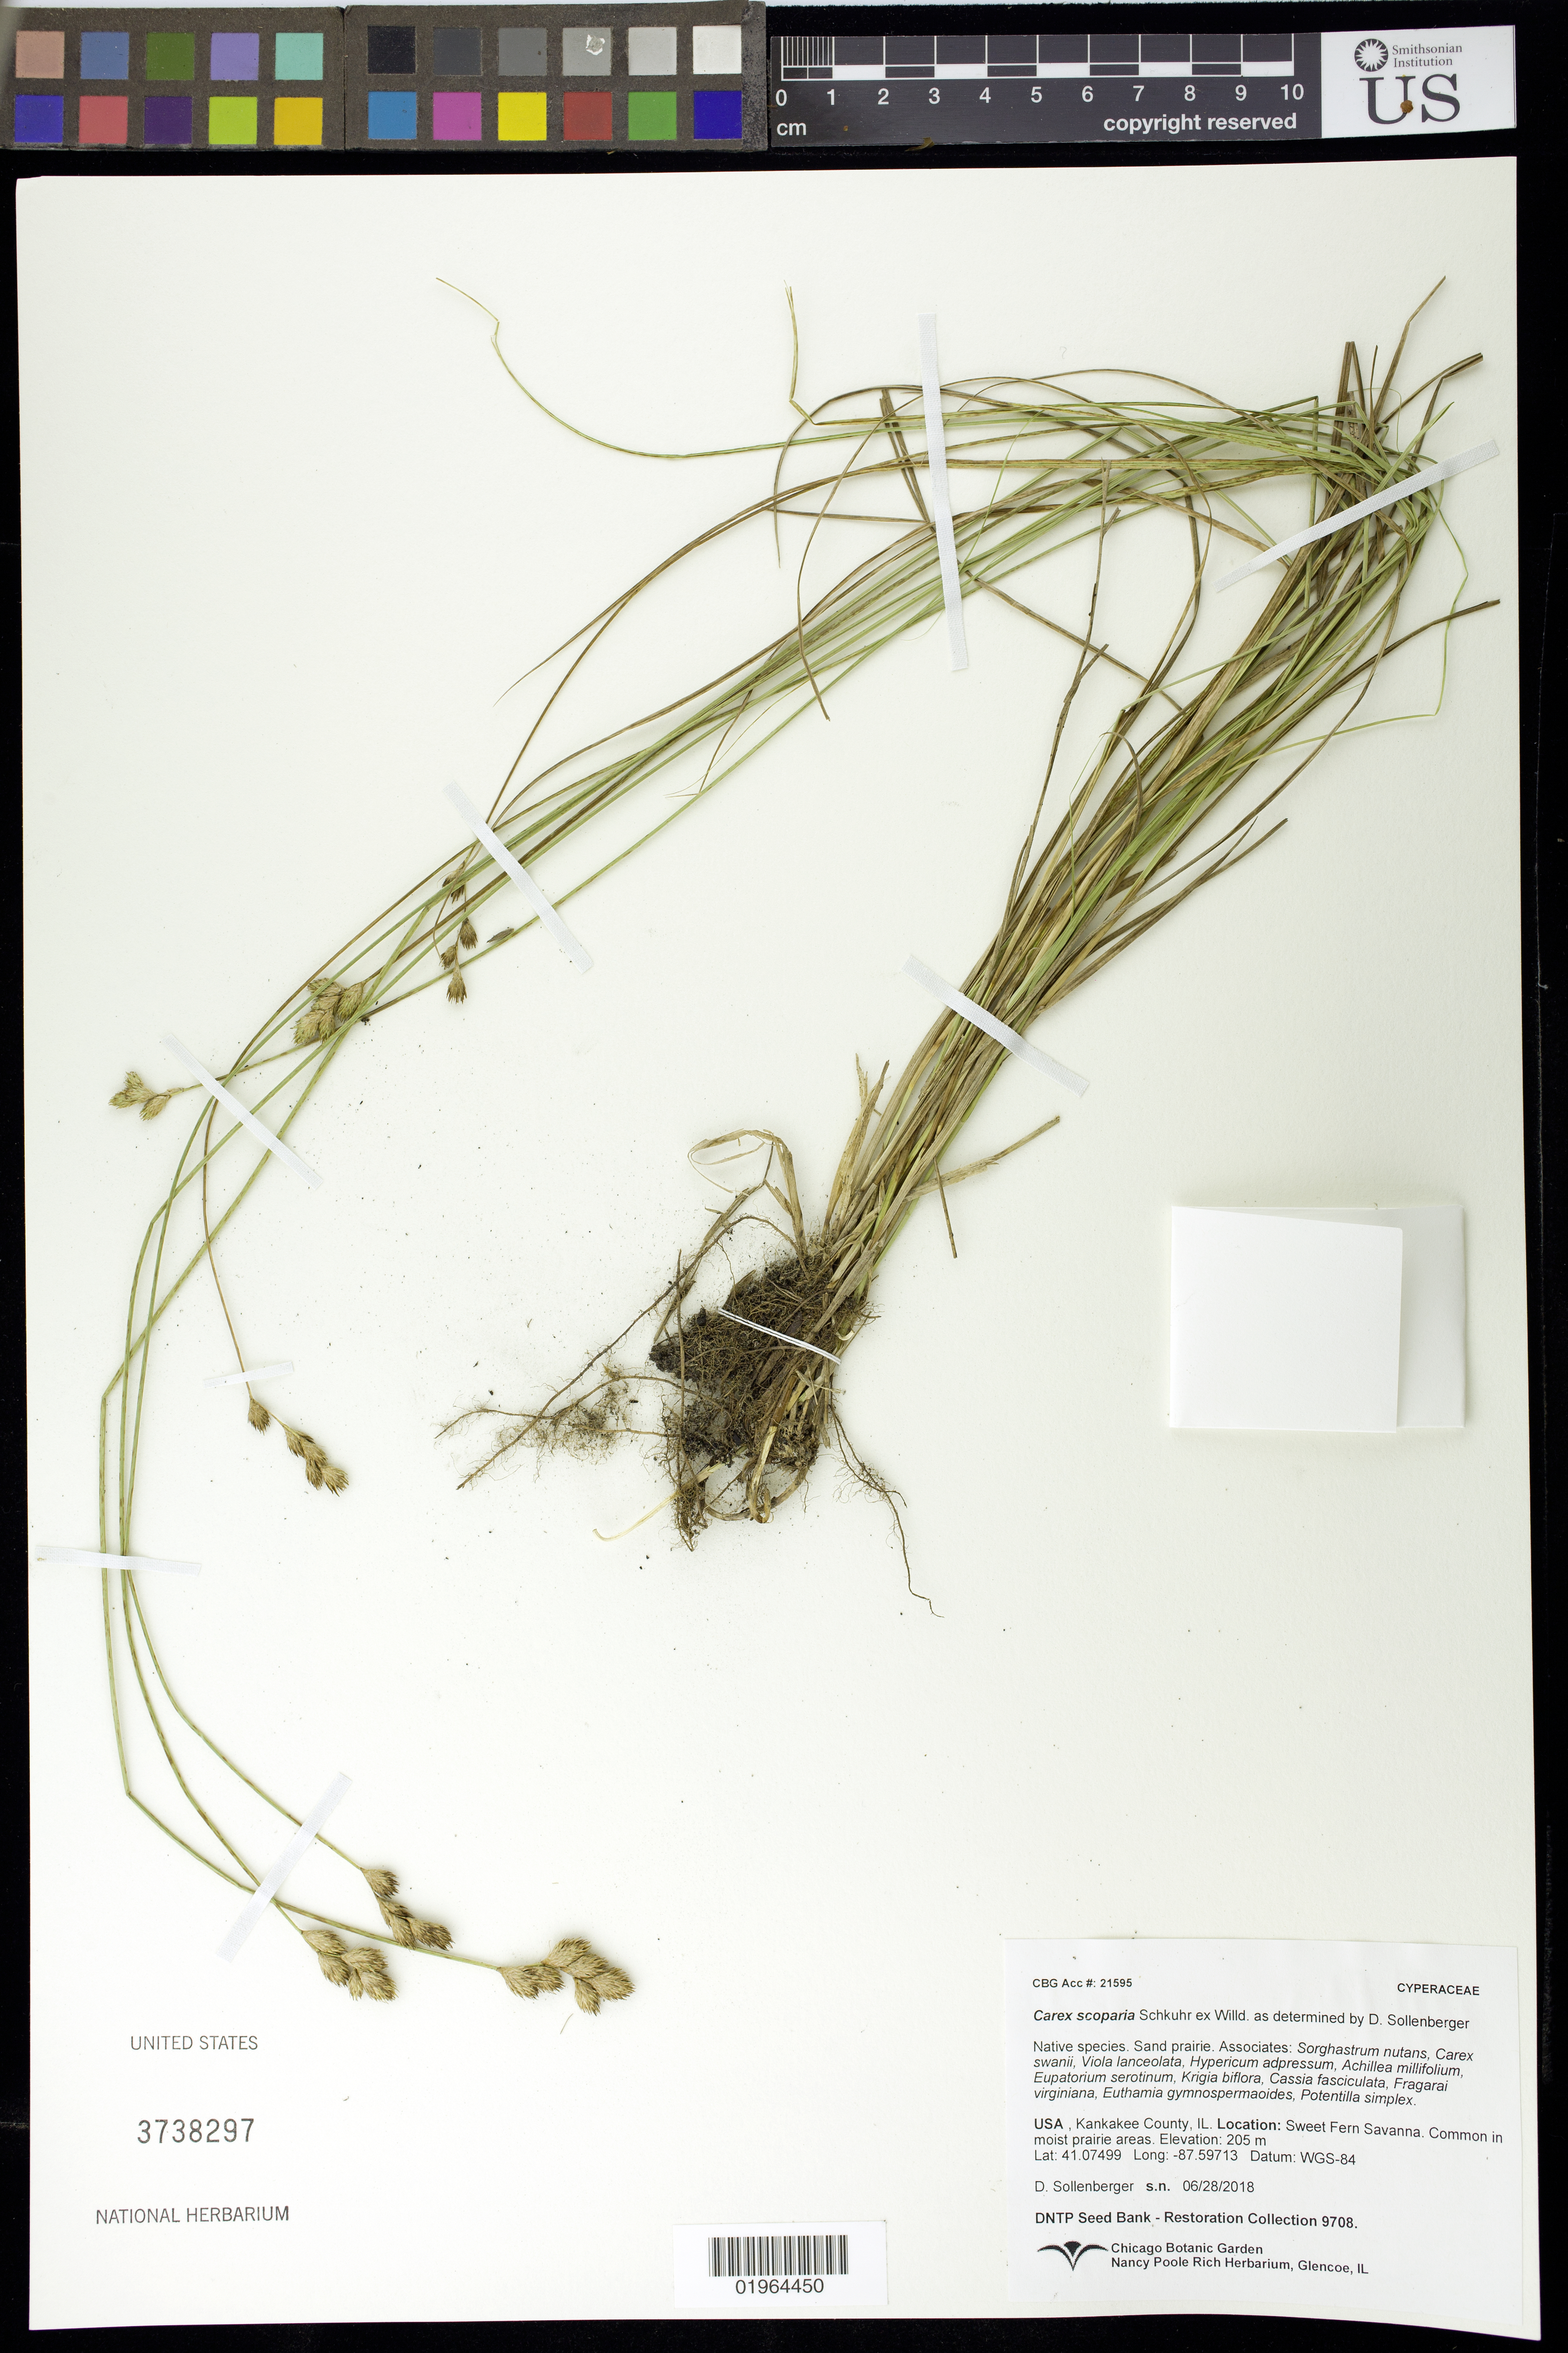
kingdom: Plantae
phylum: Tracheophyta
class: Liliopsida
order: Poales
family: Cyperaceae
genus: Carex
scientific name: Carex lanceolata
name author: Boott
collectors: D. Sollenberger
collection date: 2018-06-28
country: United States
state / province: Illinois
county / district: Kankakee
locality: Sweet Fern Savanna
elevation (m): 205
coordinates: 41.07499, -87.59713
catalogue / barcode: US 3738297